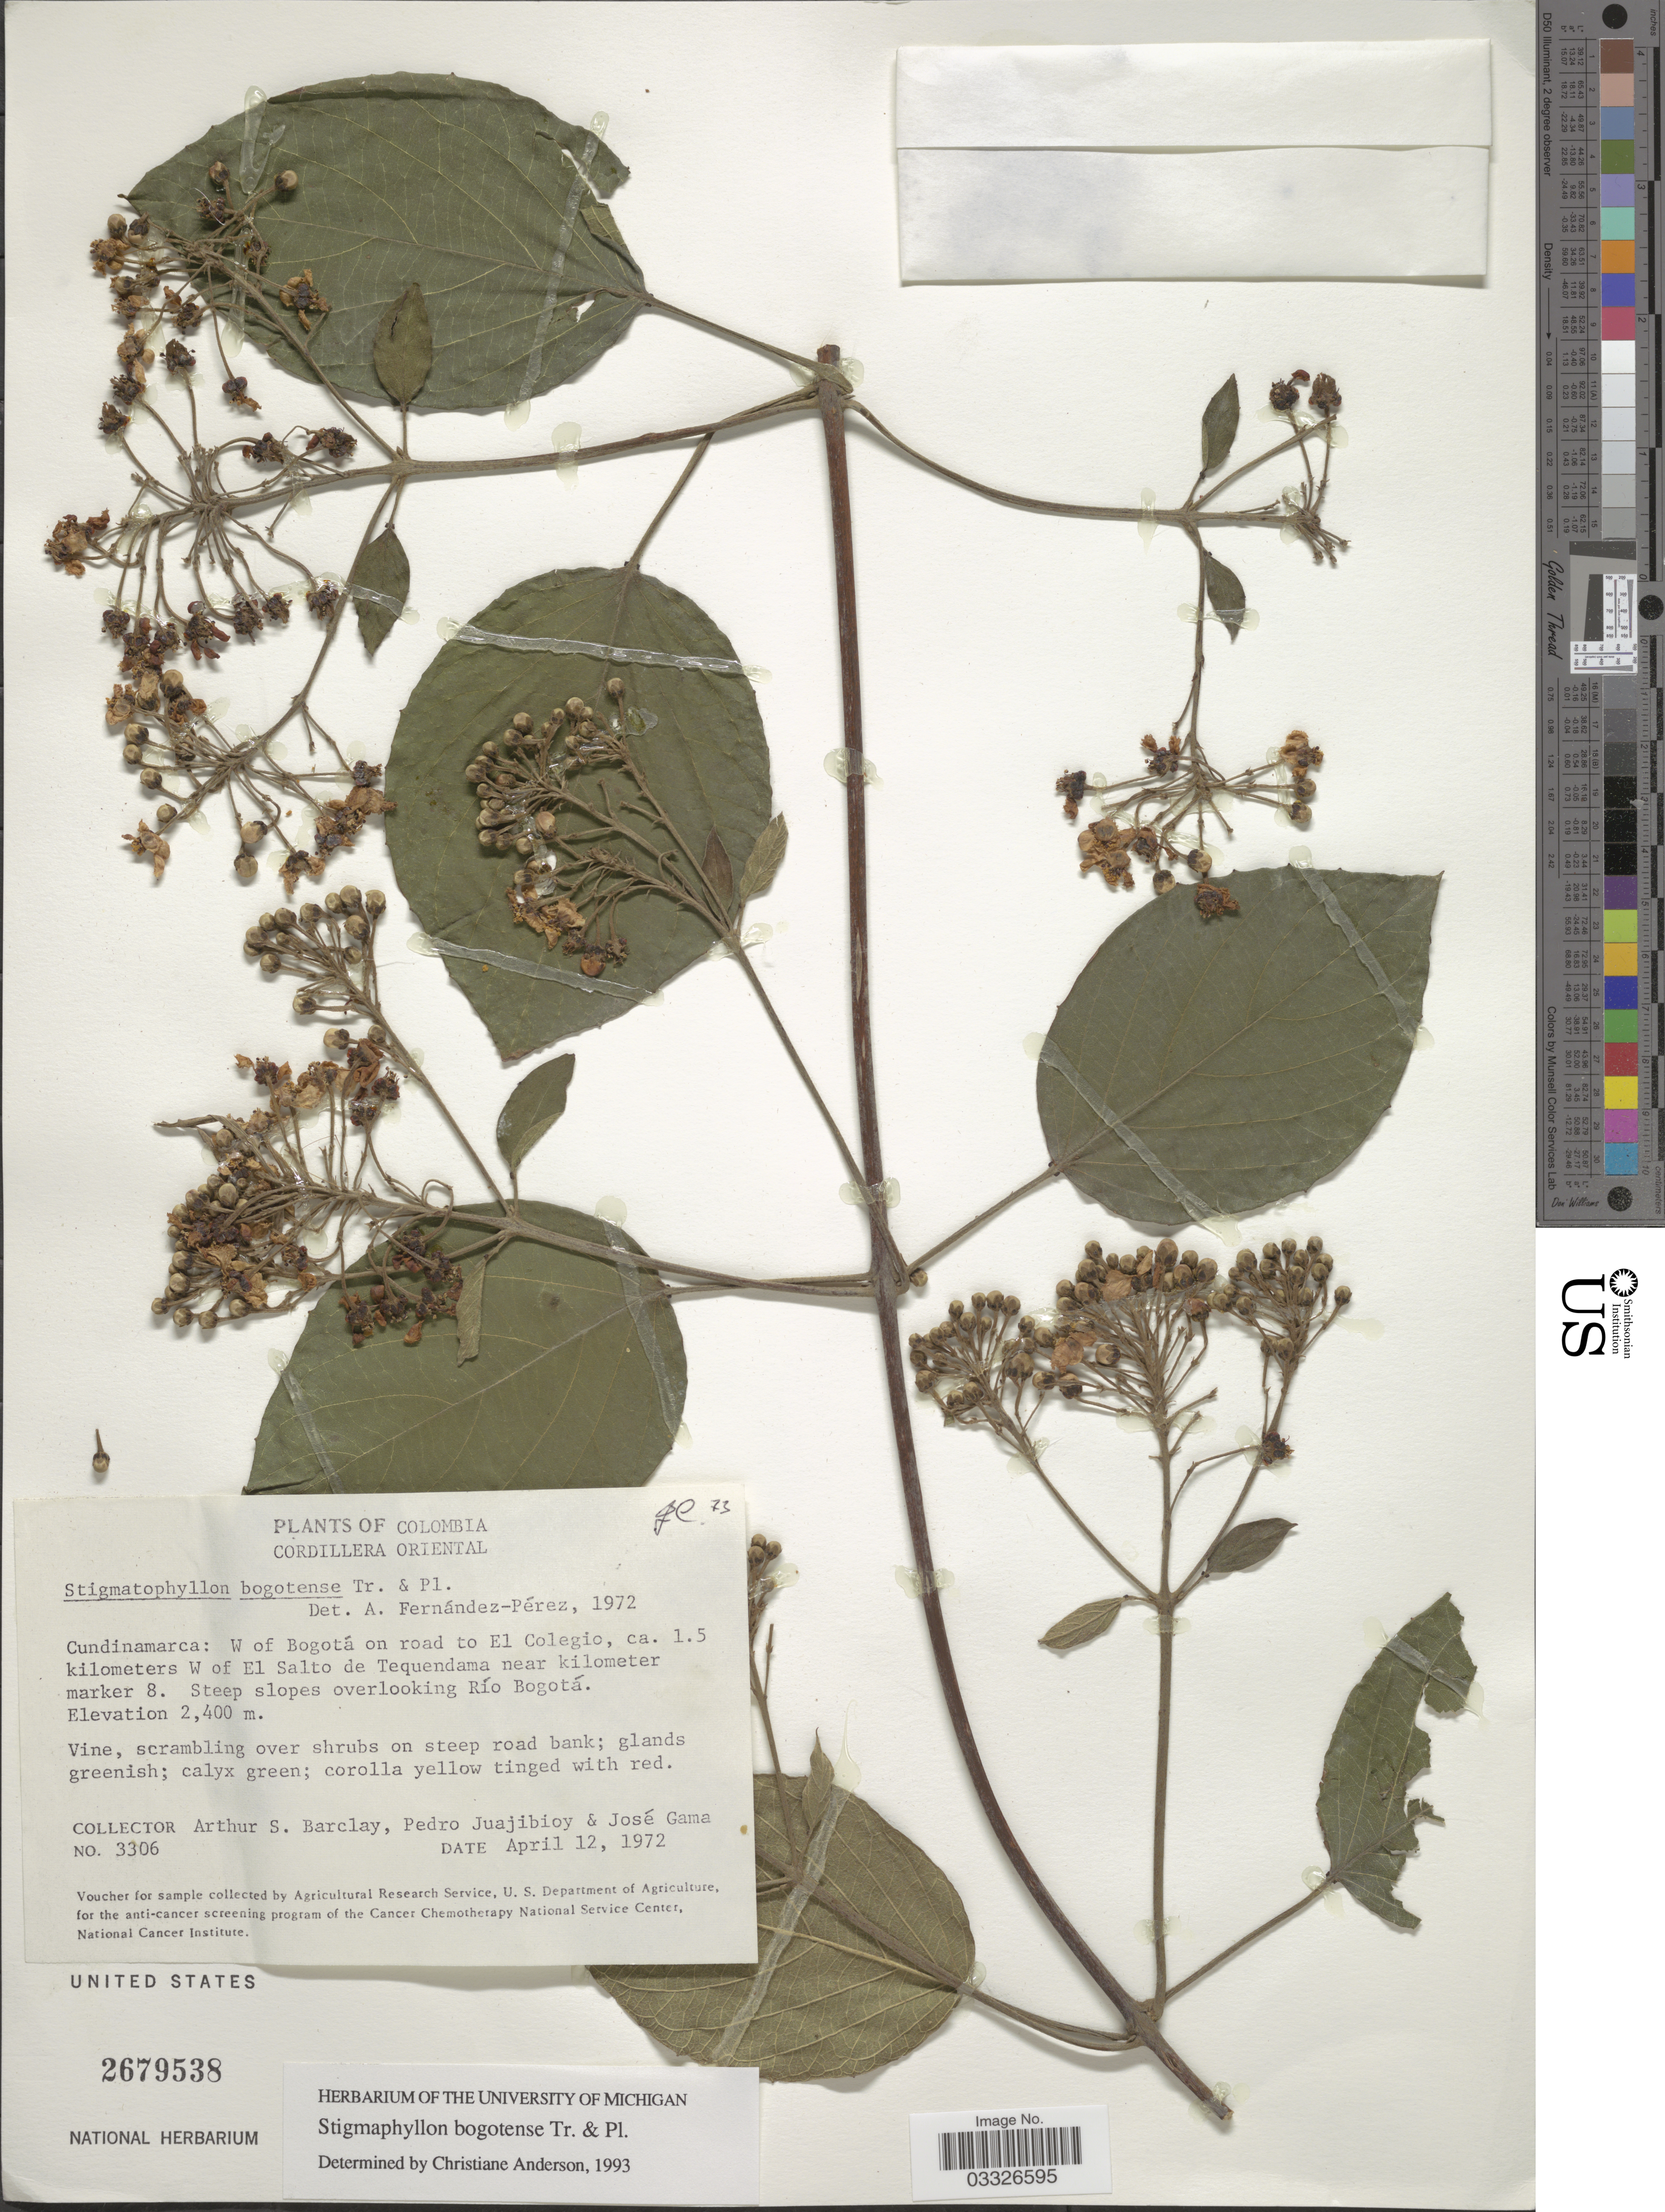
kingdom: Plantae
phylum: Tracheophyta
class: Magnoliopsida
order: Malpighiales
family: Malpighiaceae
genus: Stigmaphyllon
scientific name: Stigmaphyllon bogotense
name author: Triana & Planch.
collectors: A. S. Barclay, P. Juajibioy & J. Gama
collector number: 3306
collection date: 1972-04-12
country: Colombia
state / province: Cundinamarca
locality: Cordillera Oriental. W of Bogotá on road to El Colegio, ca. 1.5 kilomters W of El Salto de Tequendama near kilometer marker 8. Steep slopes overlooking Río Bogotá.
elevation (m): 2400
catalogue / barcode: US 2679538